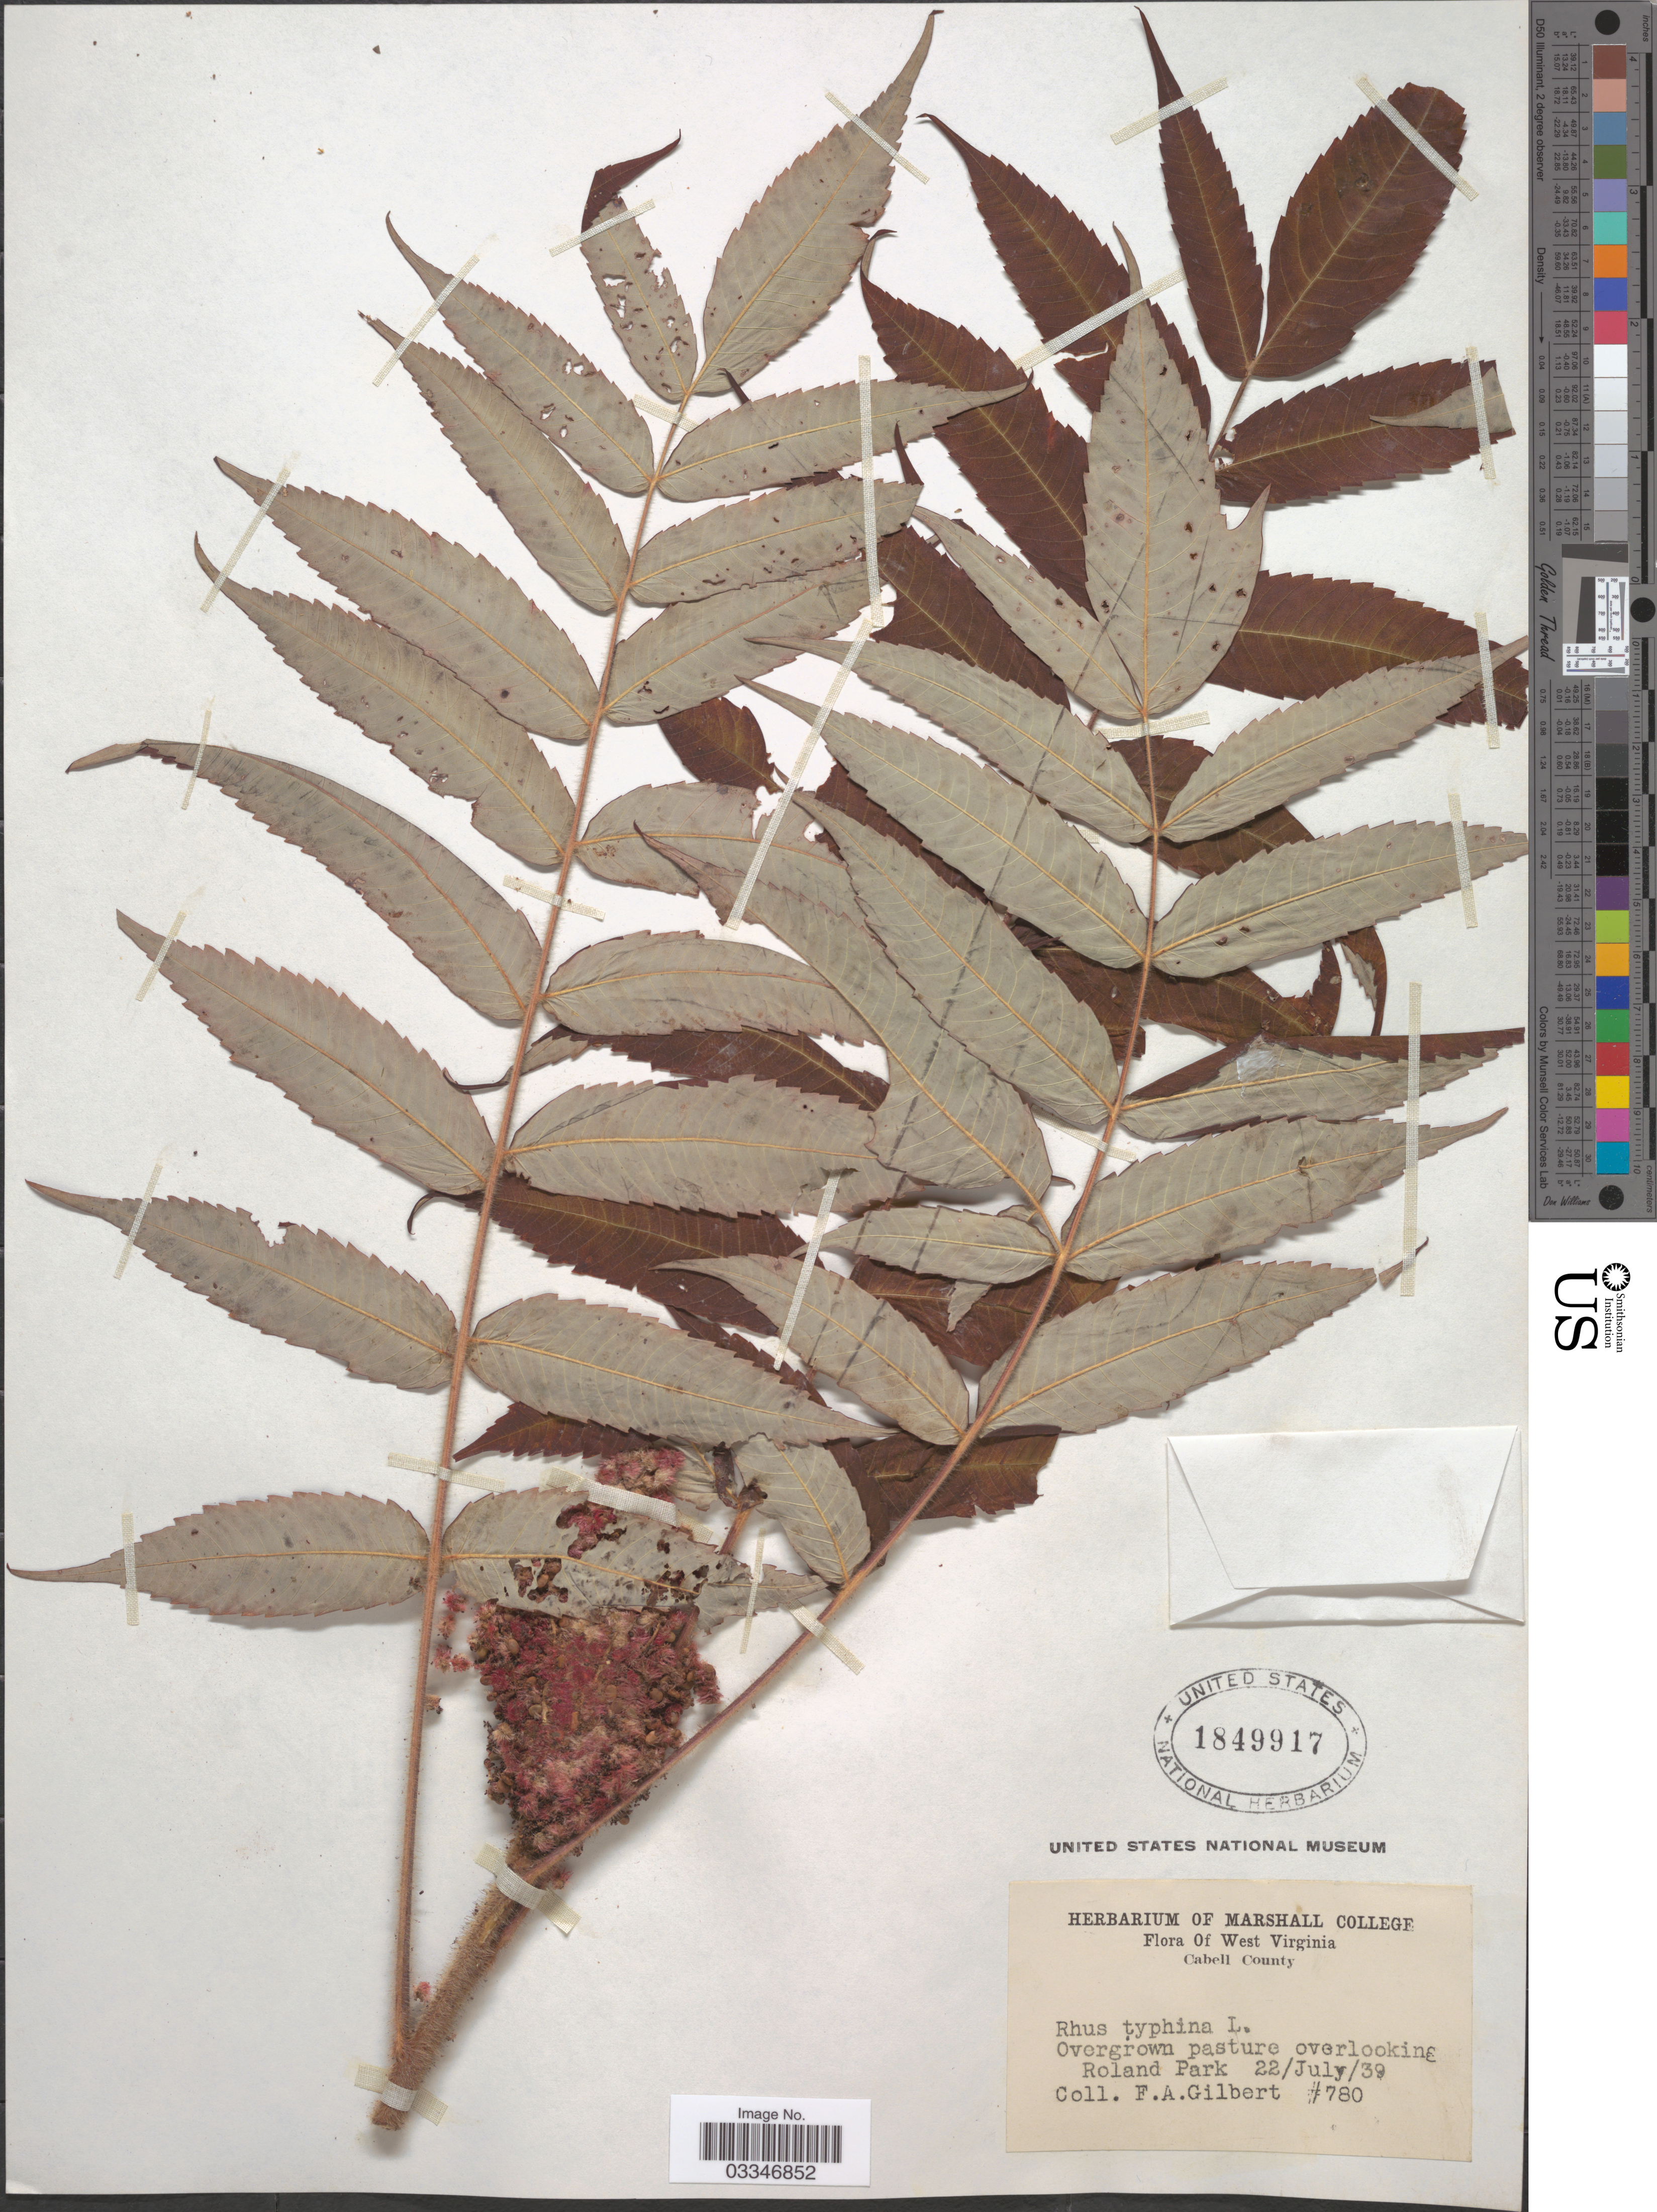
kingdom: Plantae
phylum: Tracheophyta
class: Magnoliopsida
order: Sapindales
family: Anacardiaceae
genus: Rhus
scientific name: Rhus typhina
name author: L.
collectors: F. A. Gilbert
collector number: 780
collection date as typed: Transcribed d/m/y: 22/7/39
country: United States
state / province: West Virginia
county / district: Cabell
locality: Cabell County, Overgrown pasture overlooking Rolad Park.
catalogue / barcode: US 1849917